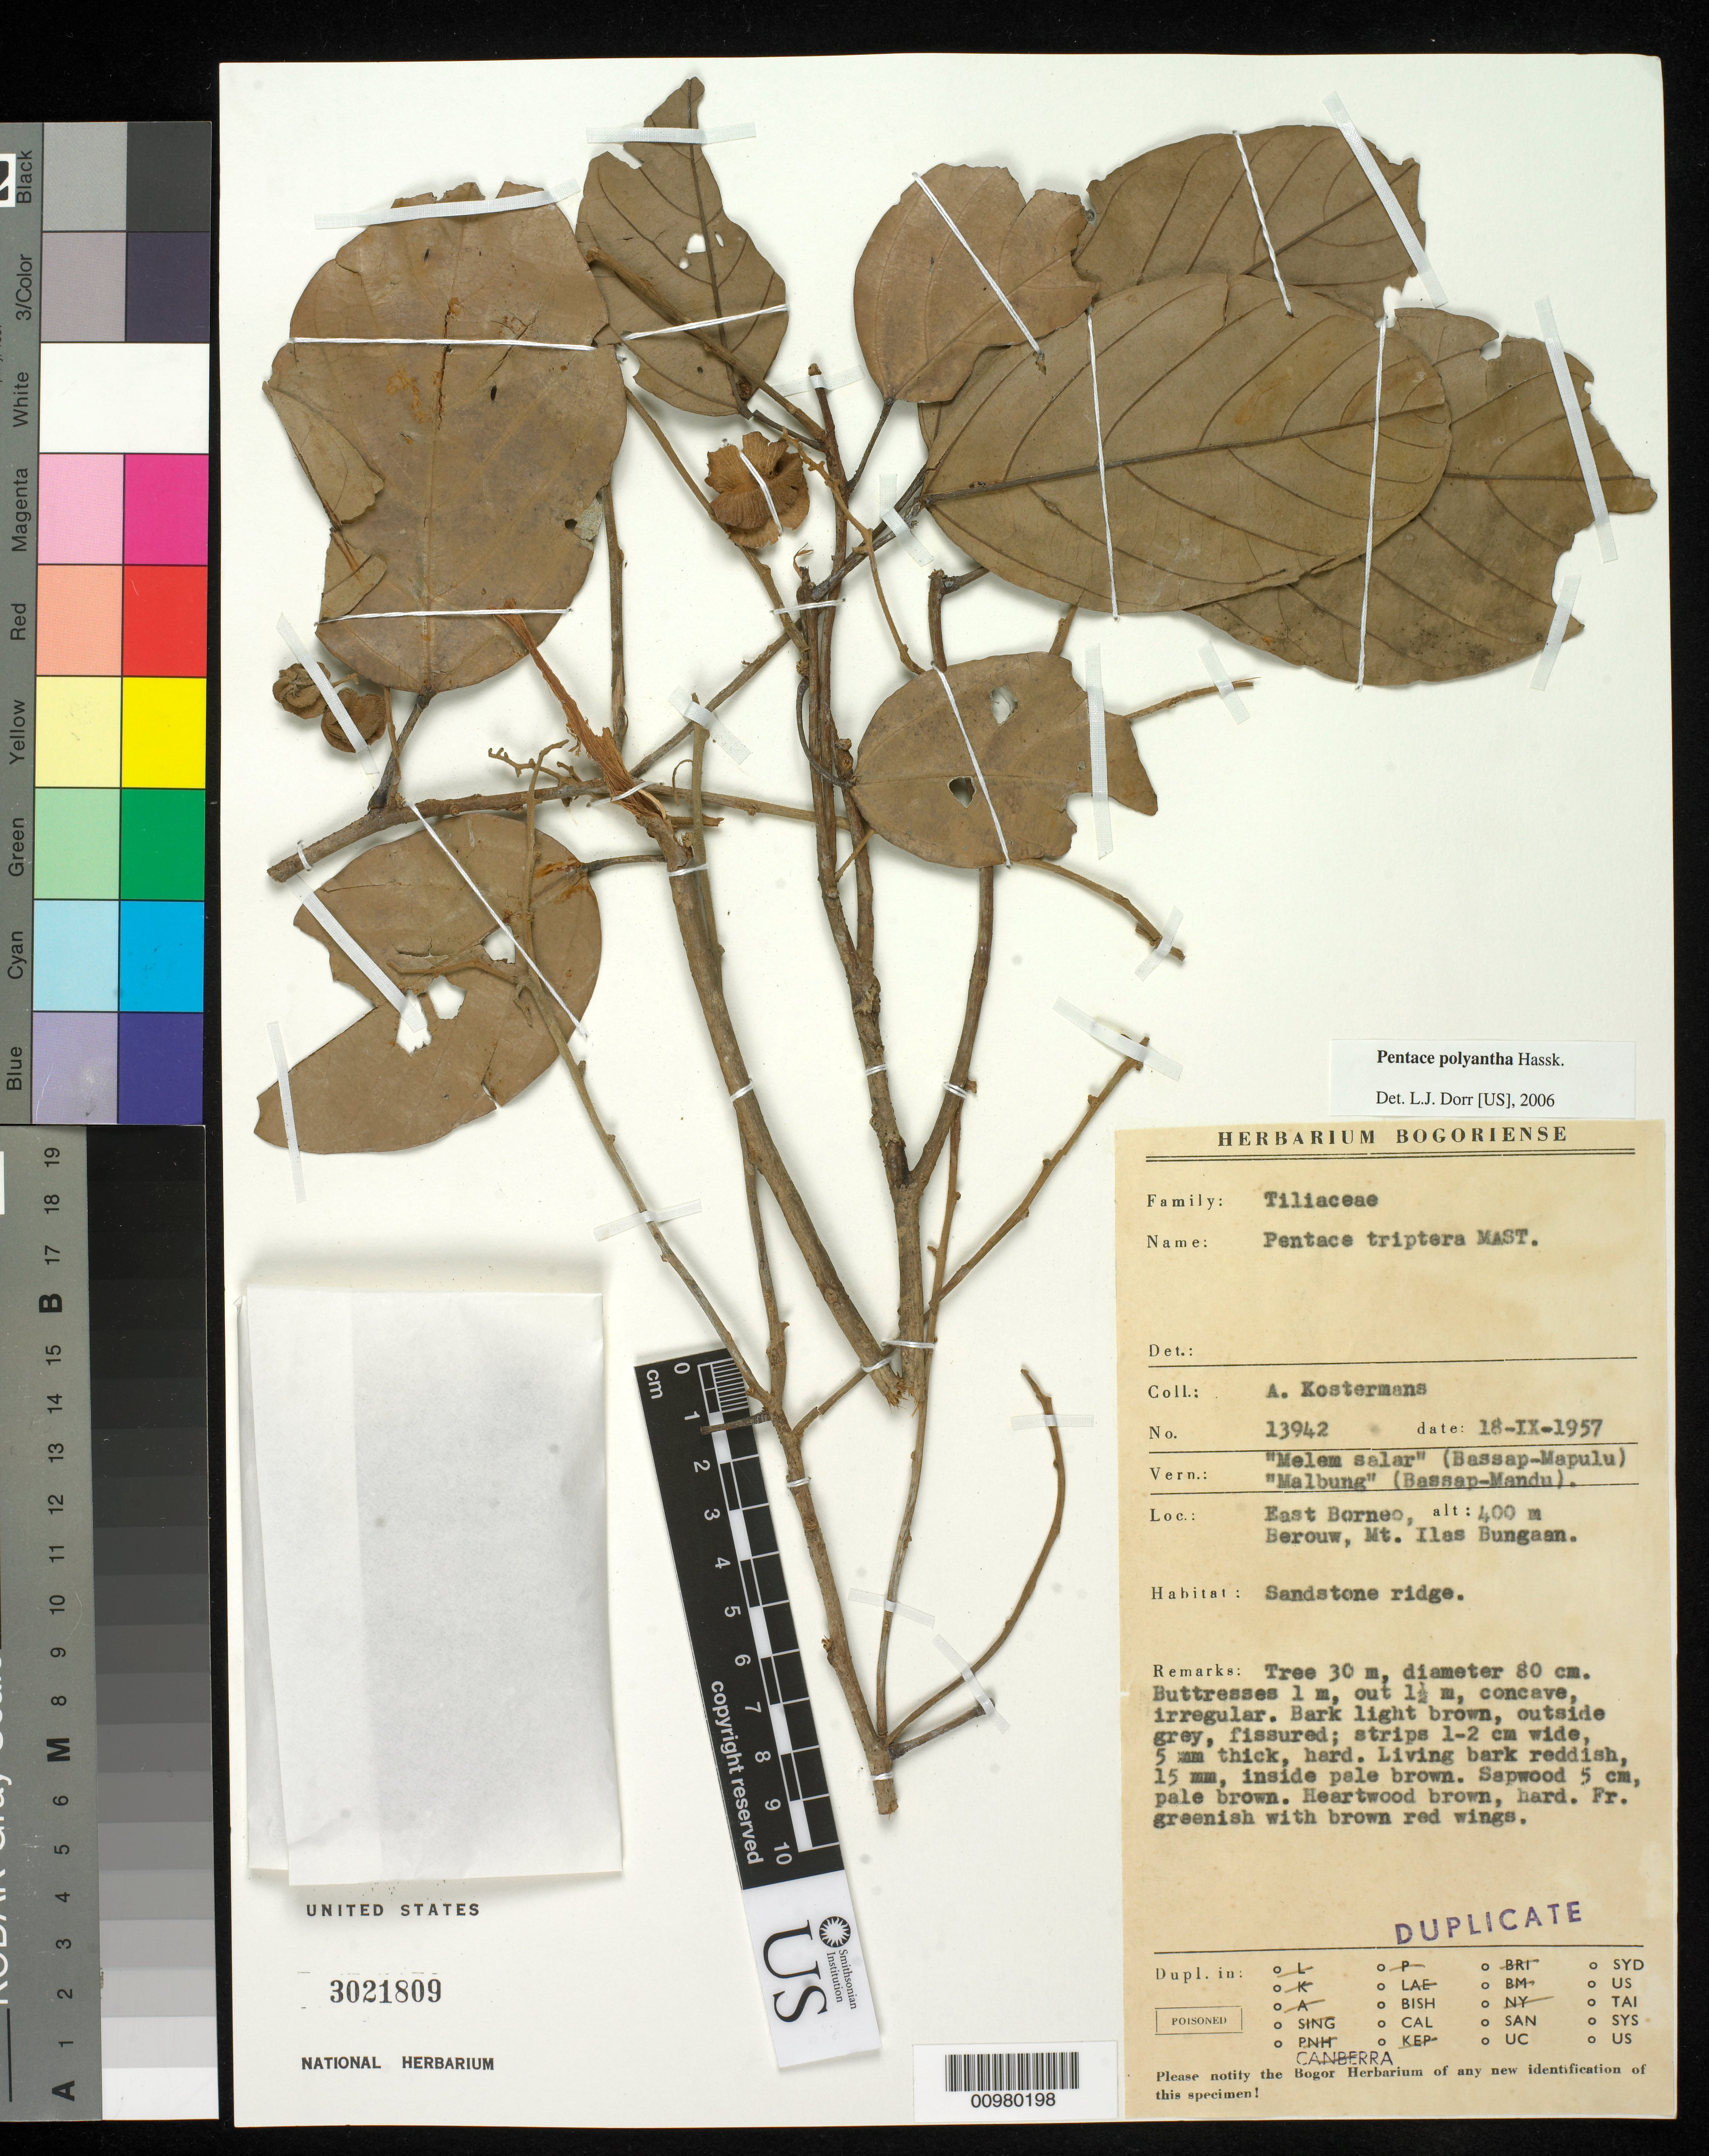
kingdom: Plantae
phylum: Tracheophyta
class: Magnoliopsida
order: Malvales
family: Malvaceae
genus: Pentace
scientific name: Pentace polyantha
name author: Hassk.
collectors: A. J. G. Kostermans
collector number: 13942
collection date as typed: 18 Nob 1957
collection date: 1957-11-18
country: Indonesia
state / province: Kalimantan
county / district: Kalimantan Timur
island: Borneo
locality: East Borneo, Berouw, Mt. Ilas Bungaan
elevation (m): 400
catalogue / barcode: US 3021809